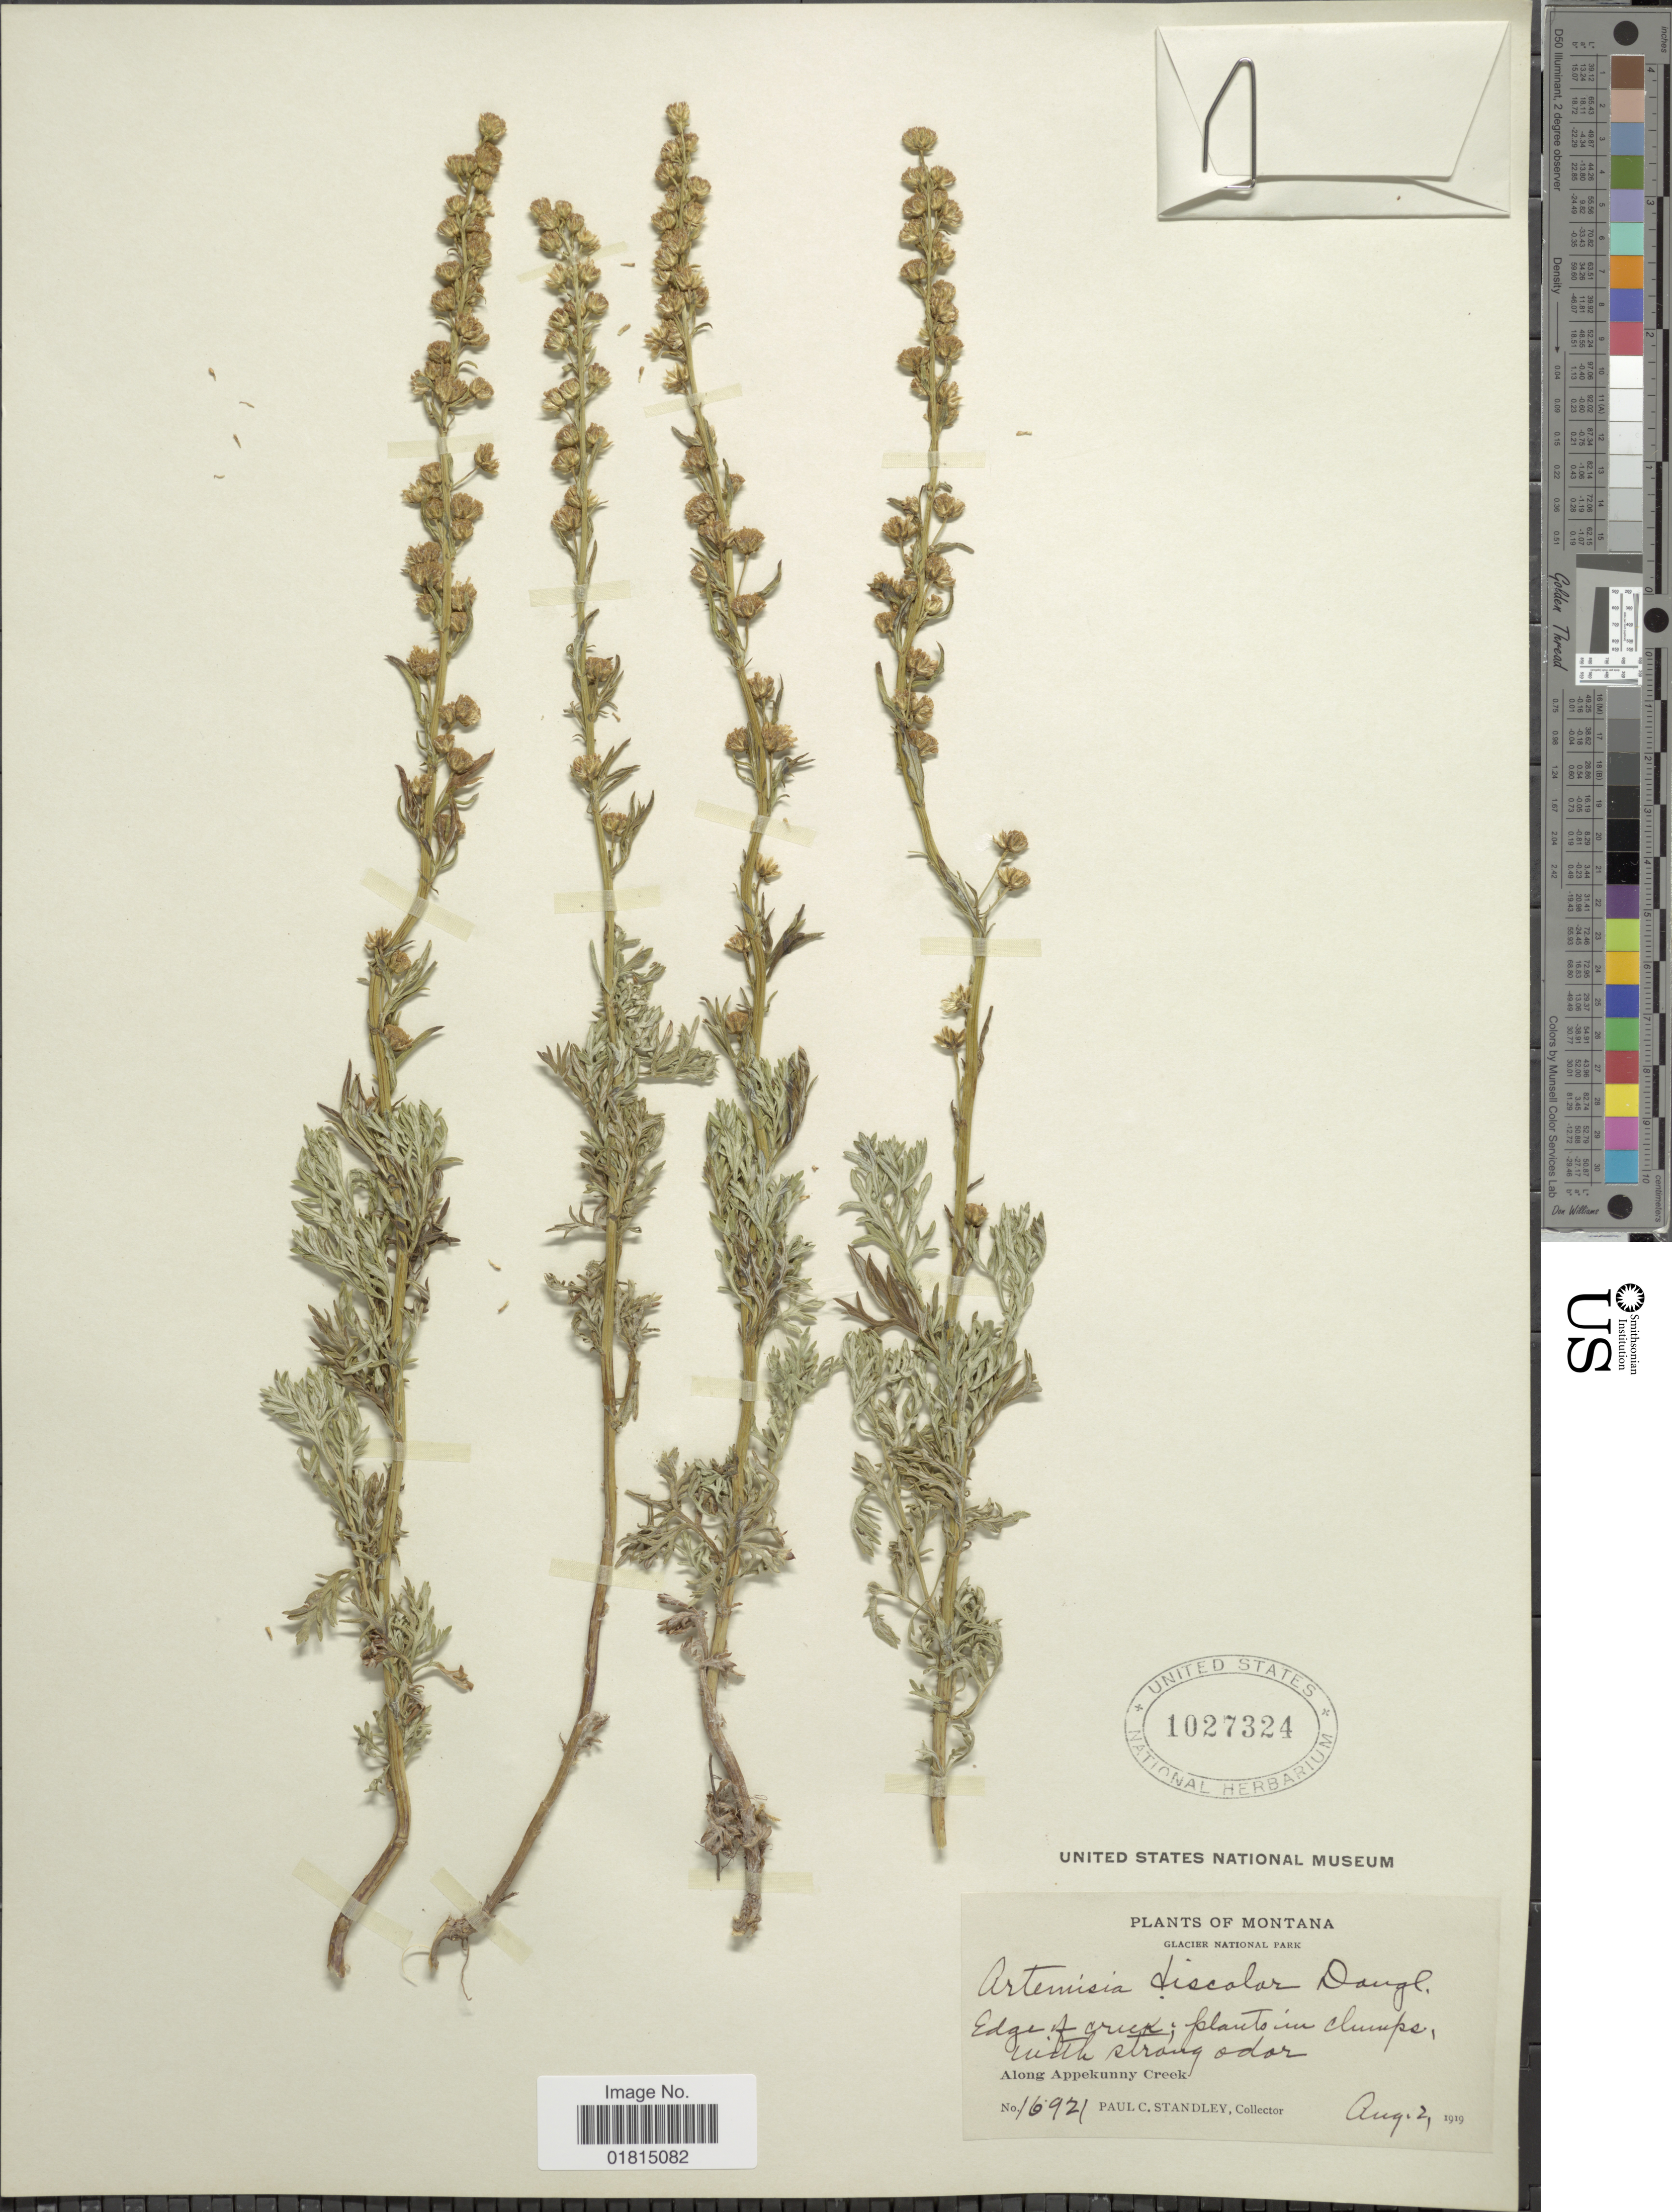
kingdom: Plantae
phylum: Tracheophyta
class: Magnoliopsida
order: Asterales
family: Asteraceae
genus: Artemisia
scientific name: Artemisia discolor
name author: Douglas ex DC.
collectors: P. C. Standley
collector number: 16921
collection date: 1919-08-02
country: United States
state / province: Montana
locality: Glacier National Park. Edge of creek; plants in clumps, with strong odor. Along Appekunny Creek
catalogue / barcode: US 1027324